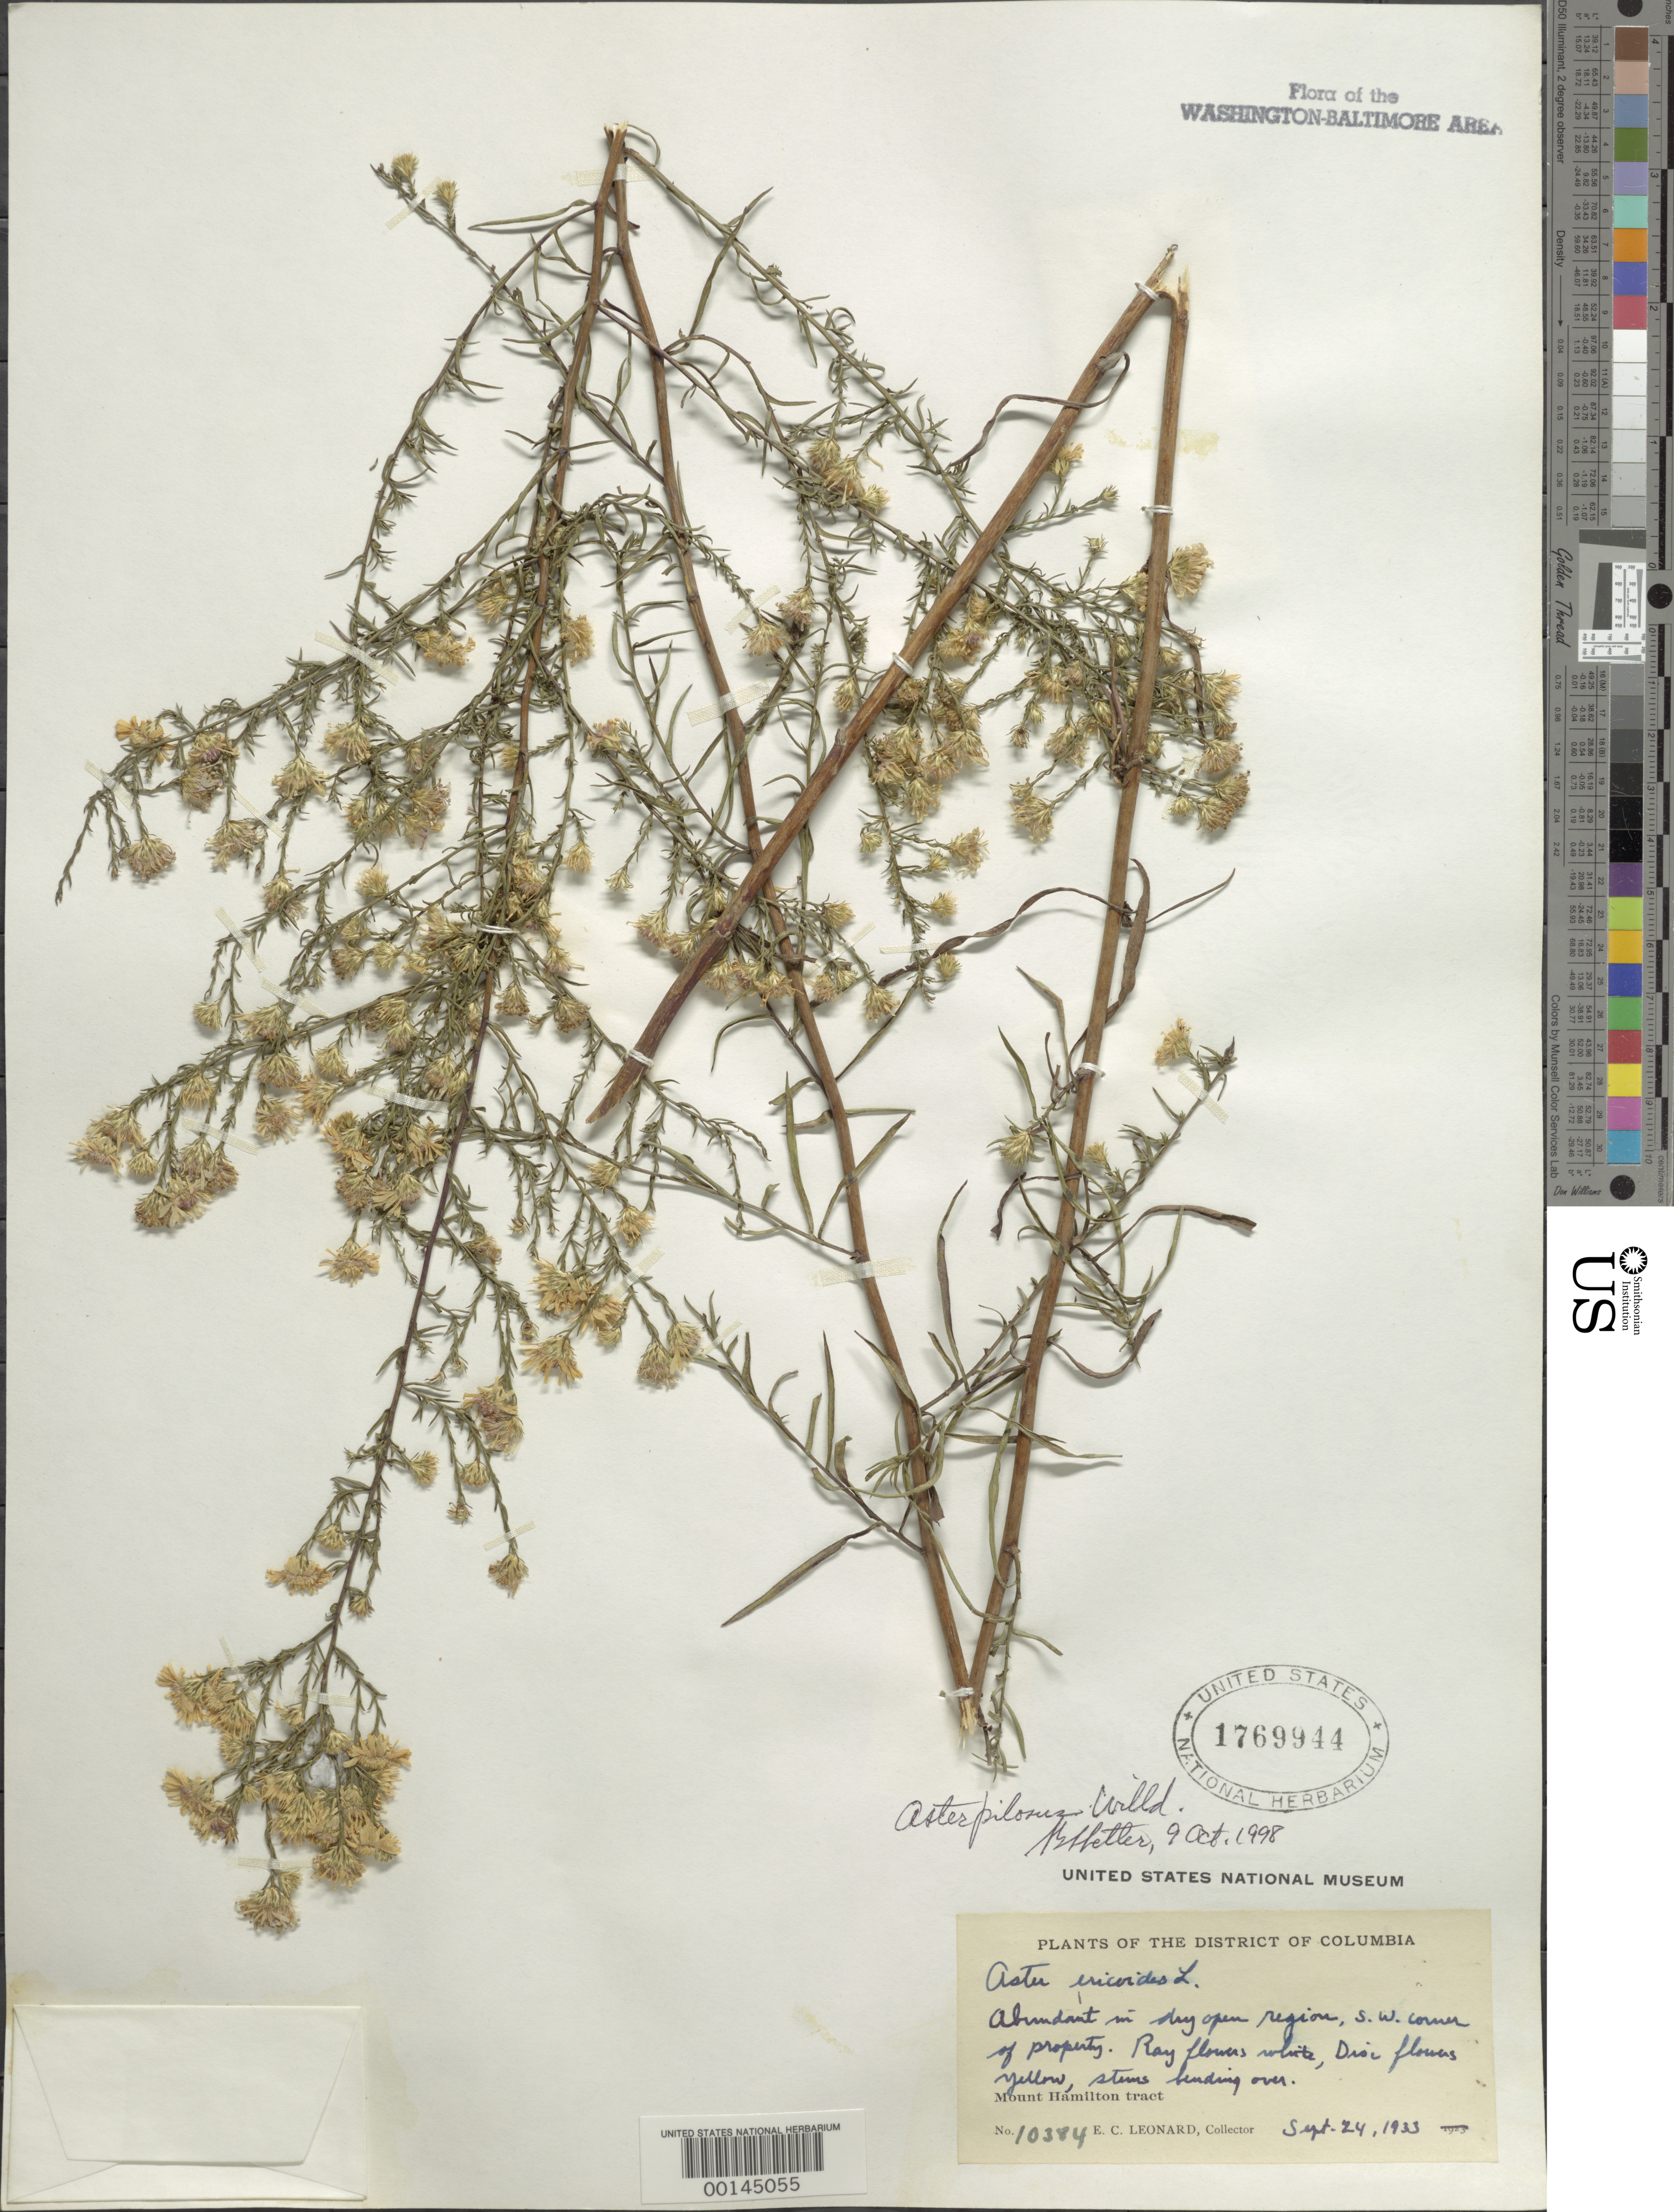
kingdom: Plantae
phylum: Tracheophyta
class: Magnoliopsida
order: Asterales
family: Asteraceae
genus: Symphyotrichum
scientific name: Symphyotrichum pilosum var. pringlei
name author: (A. Gray) G.L. Nesom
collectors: E. C. Leonard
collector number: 10384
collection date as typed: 24 Sep 1933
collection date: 1933-09-24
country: United States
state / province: District of Columbia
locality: SW corner of Mount Hamilton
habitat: Dry open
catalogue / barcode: US 1769944